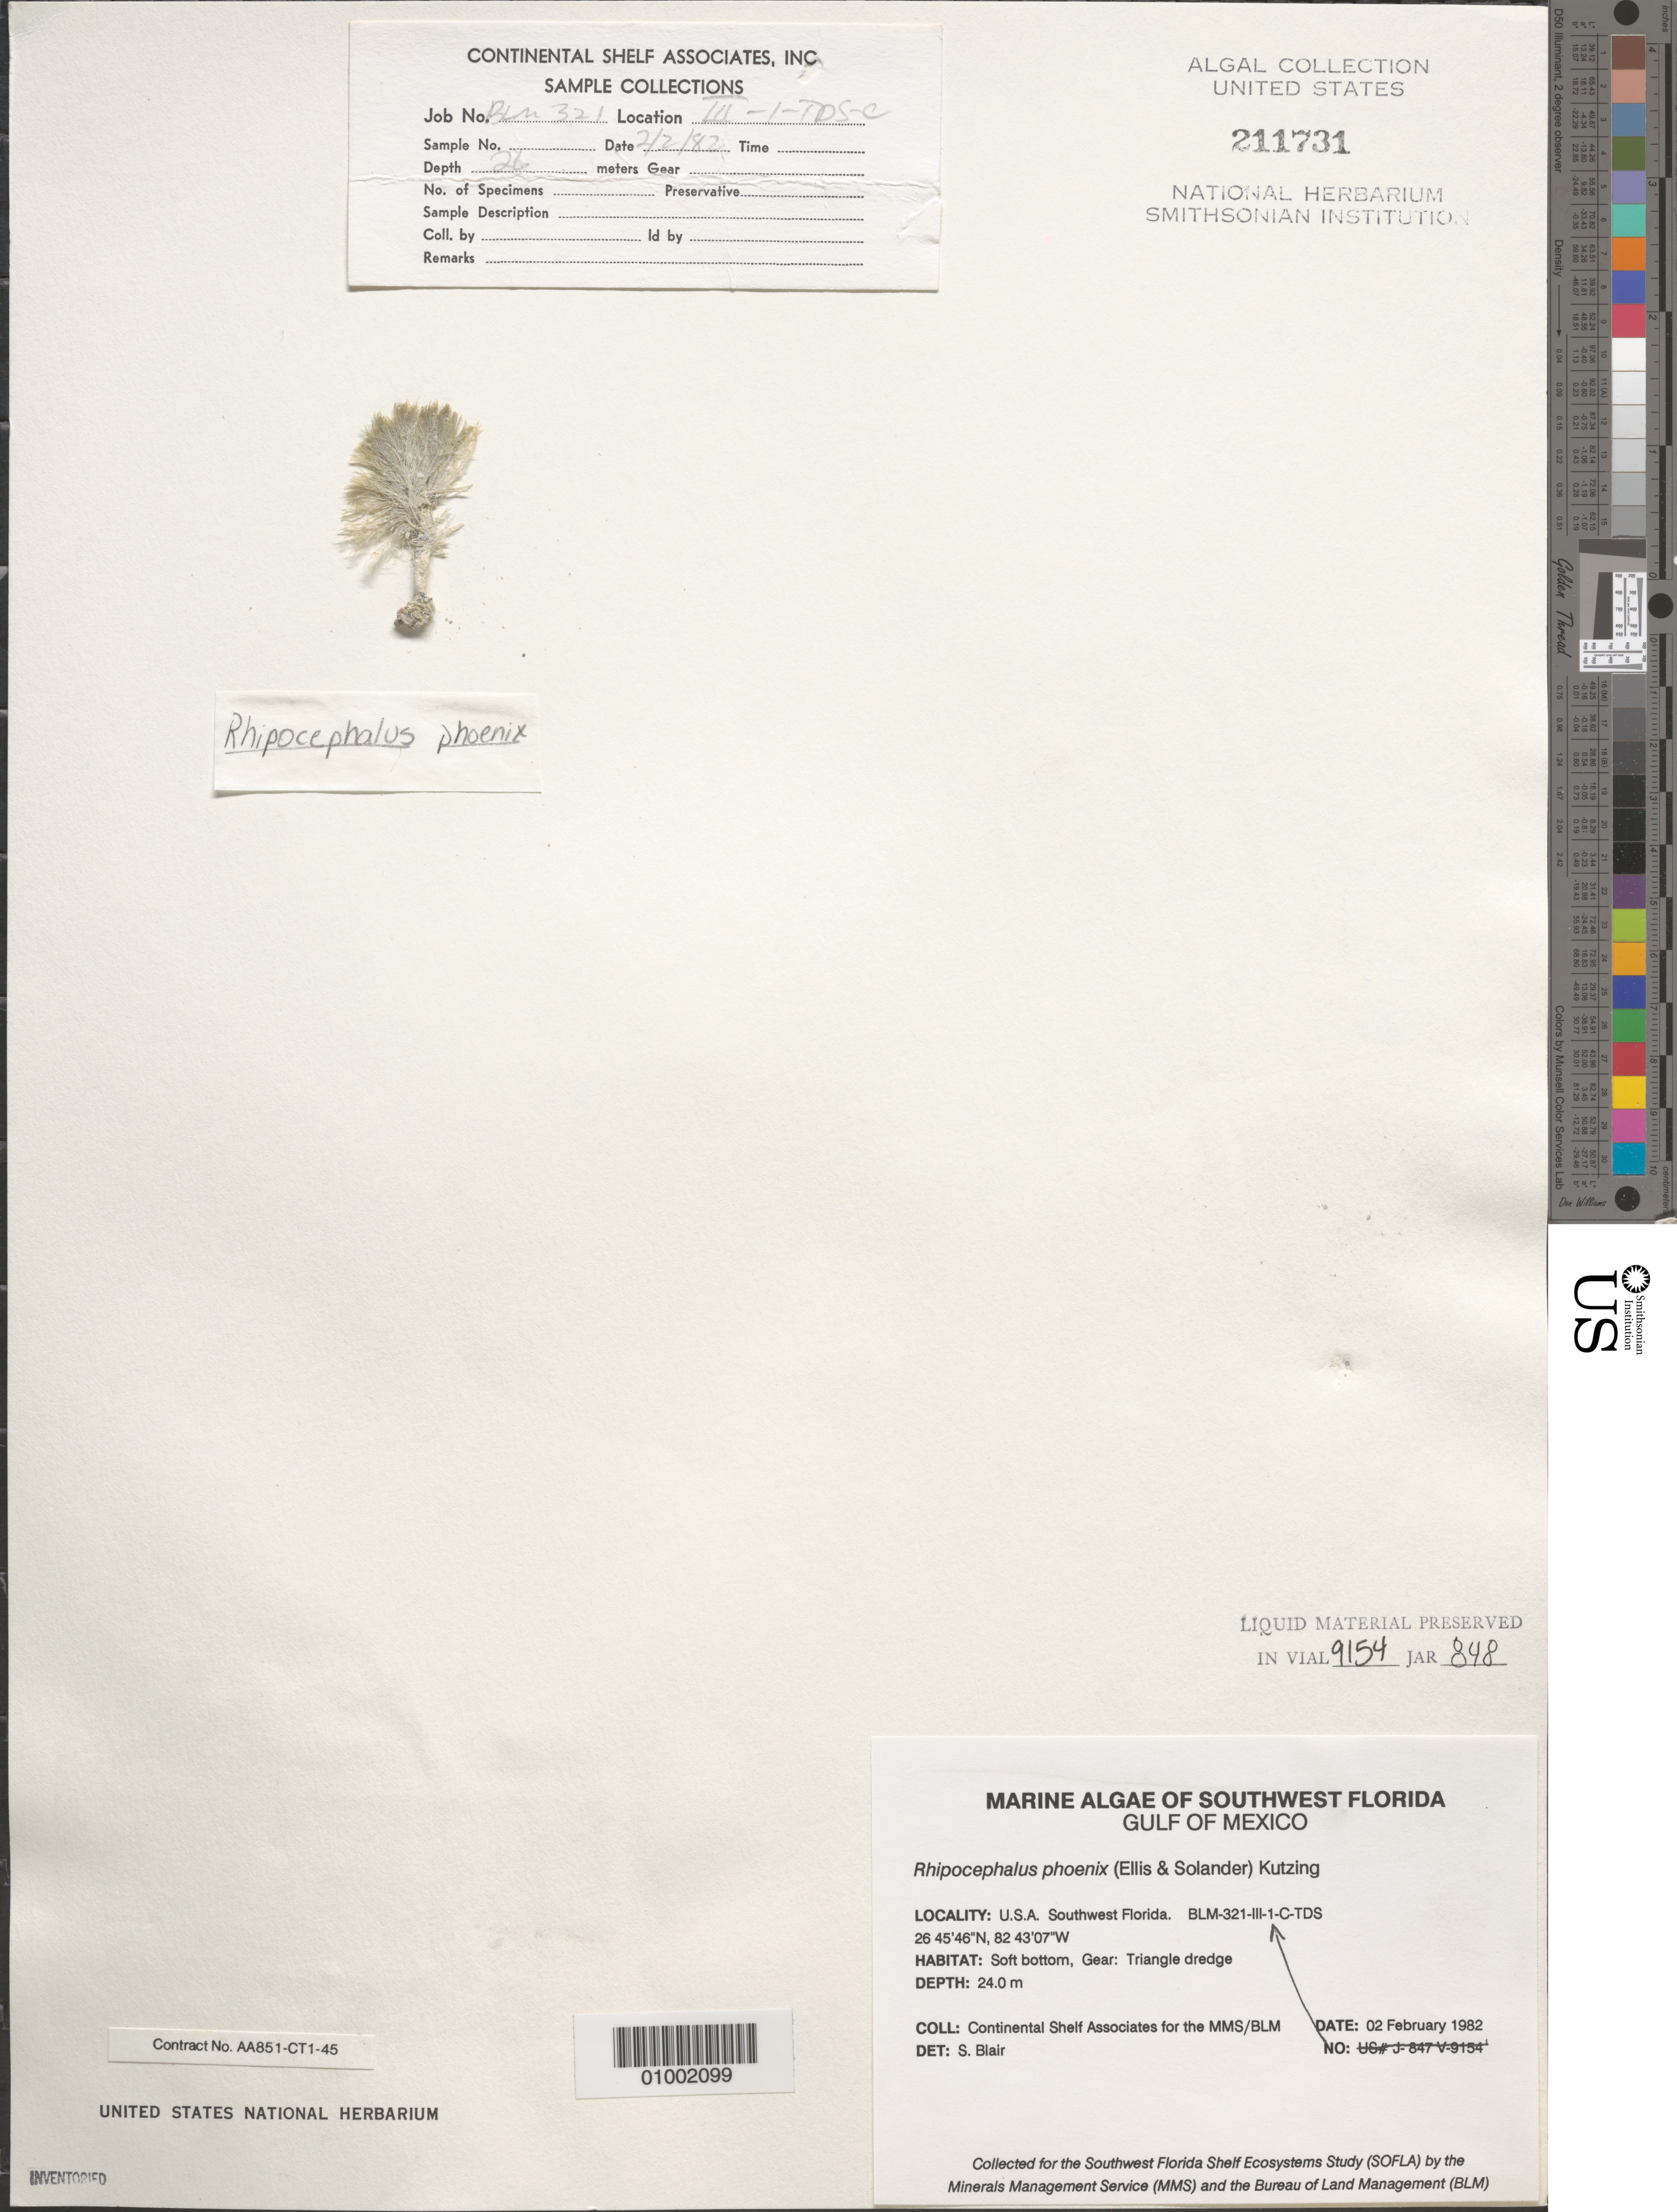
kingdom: Plantae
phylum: Chlorophyta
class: Ulvophyceae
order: Bryopsidales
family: Udoteaceae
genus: Rhipocephalus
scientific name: Rhipocephalus phoenix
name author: (J. Ellis & Sol.) Kütz.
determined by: Blair, S. M.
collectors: Continental Shelf Associates for the MMS/BLM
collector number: BLM-321-III-1-C-TDS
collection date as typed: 02 Feb 1982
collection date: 1982-02-02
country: United States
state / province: Florida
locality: Gulf of Mexico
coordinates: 26 45'46"N, 82 43'07"W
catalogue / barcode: US 211731